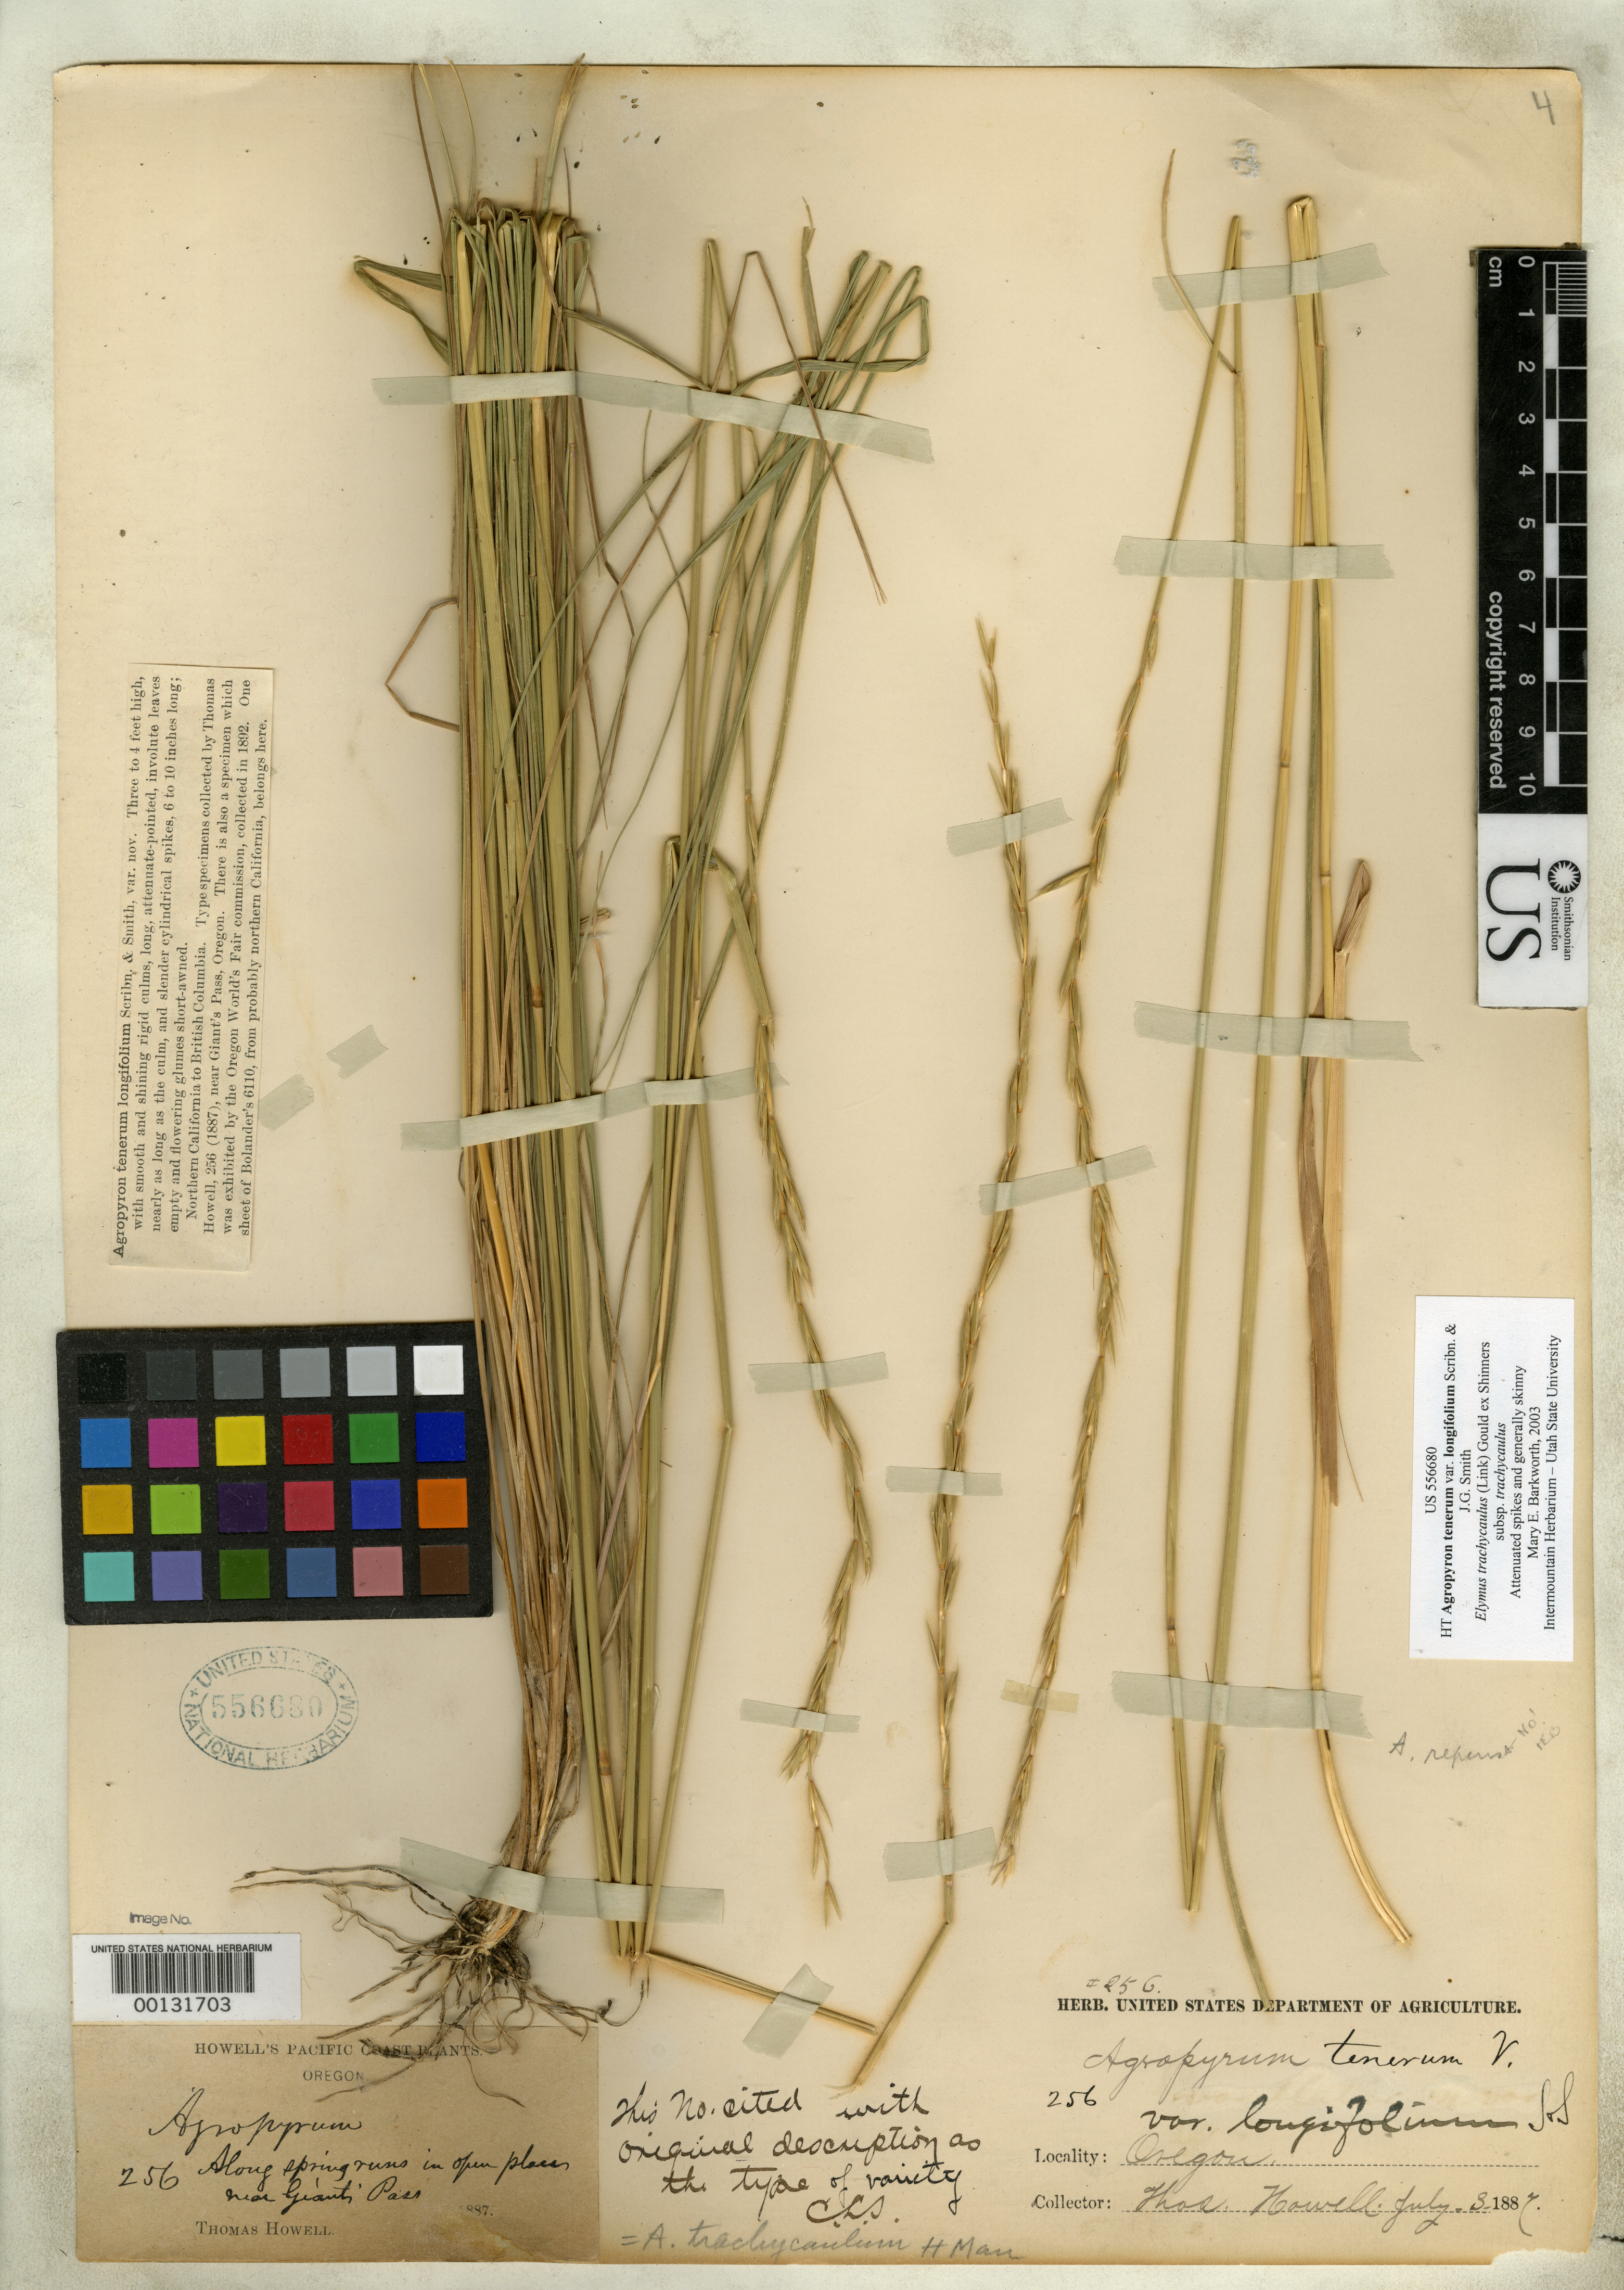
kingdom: Plantae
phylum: Tracheophyta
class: Liliopsida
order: Poales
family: Poaceae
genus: Agropyron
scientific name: Agropyron tenerum var. longifolium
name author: Scribn. & J.G. Sm.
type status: Holotype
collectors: T. J. Howell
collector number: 256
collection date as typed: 03 Jul 1887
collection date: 1887-07-03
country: United States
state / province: Oregon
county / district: Josephine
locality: Grant's Pass.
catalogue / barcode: US 556680